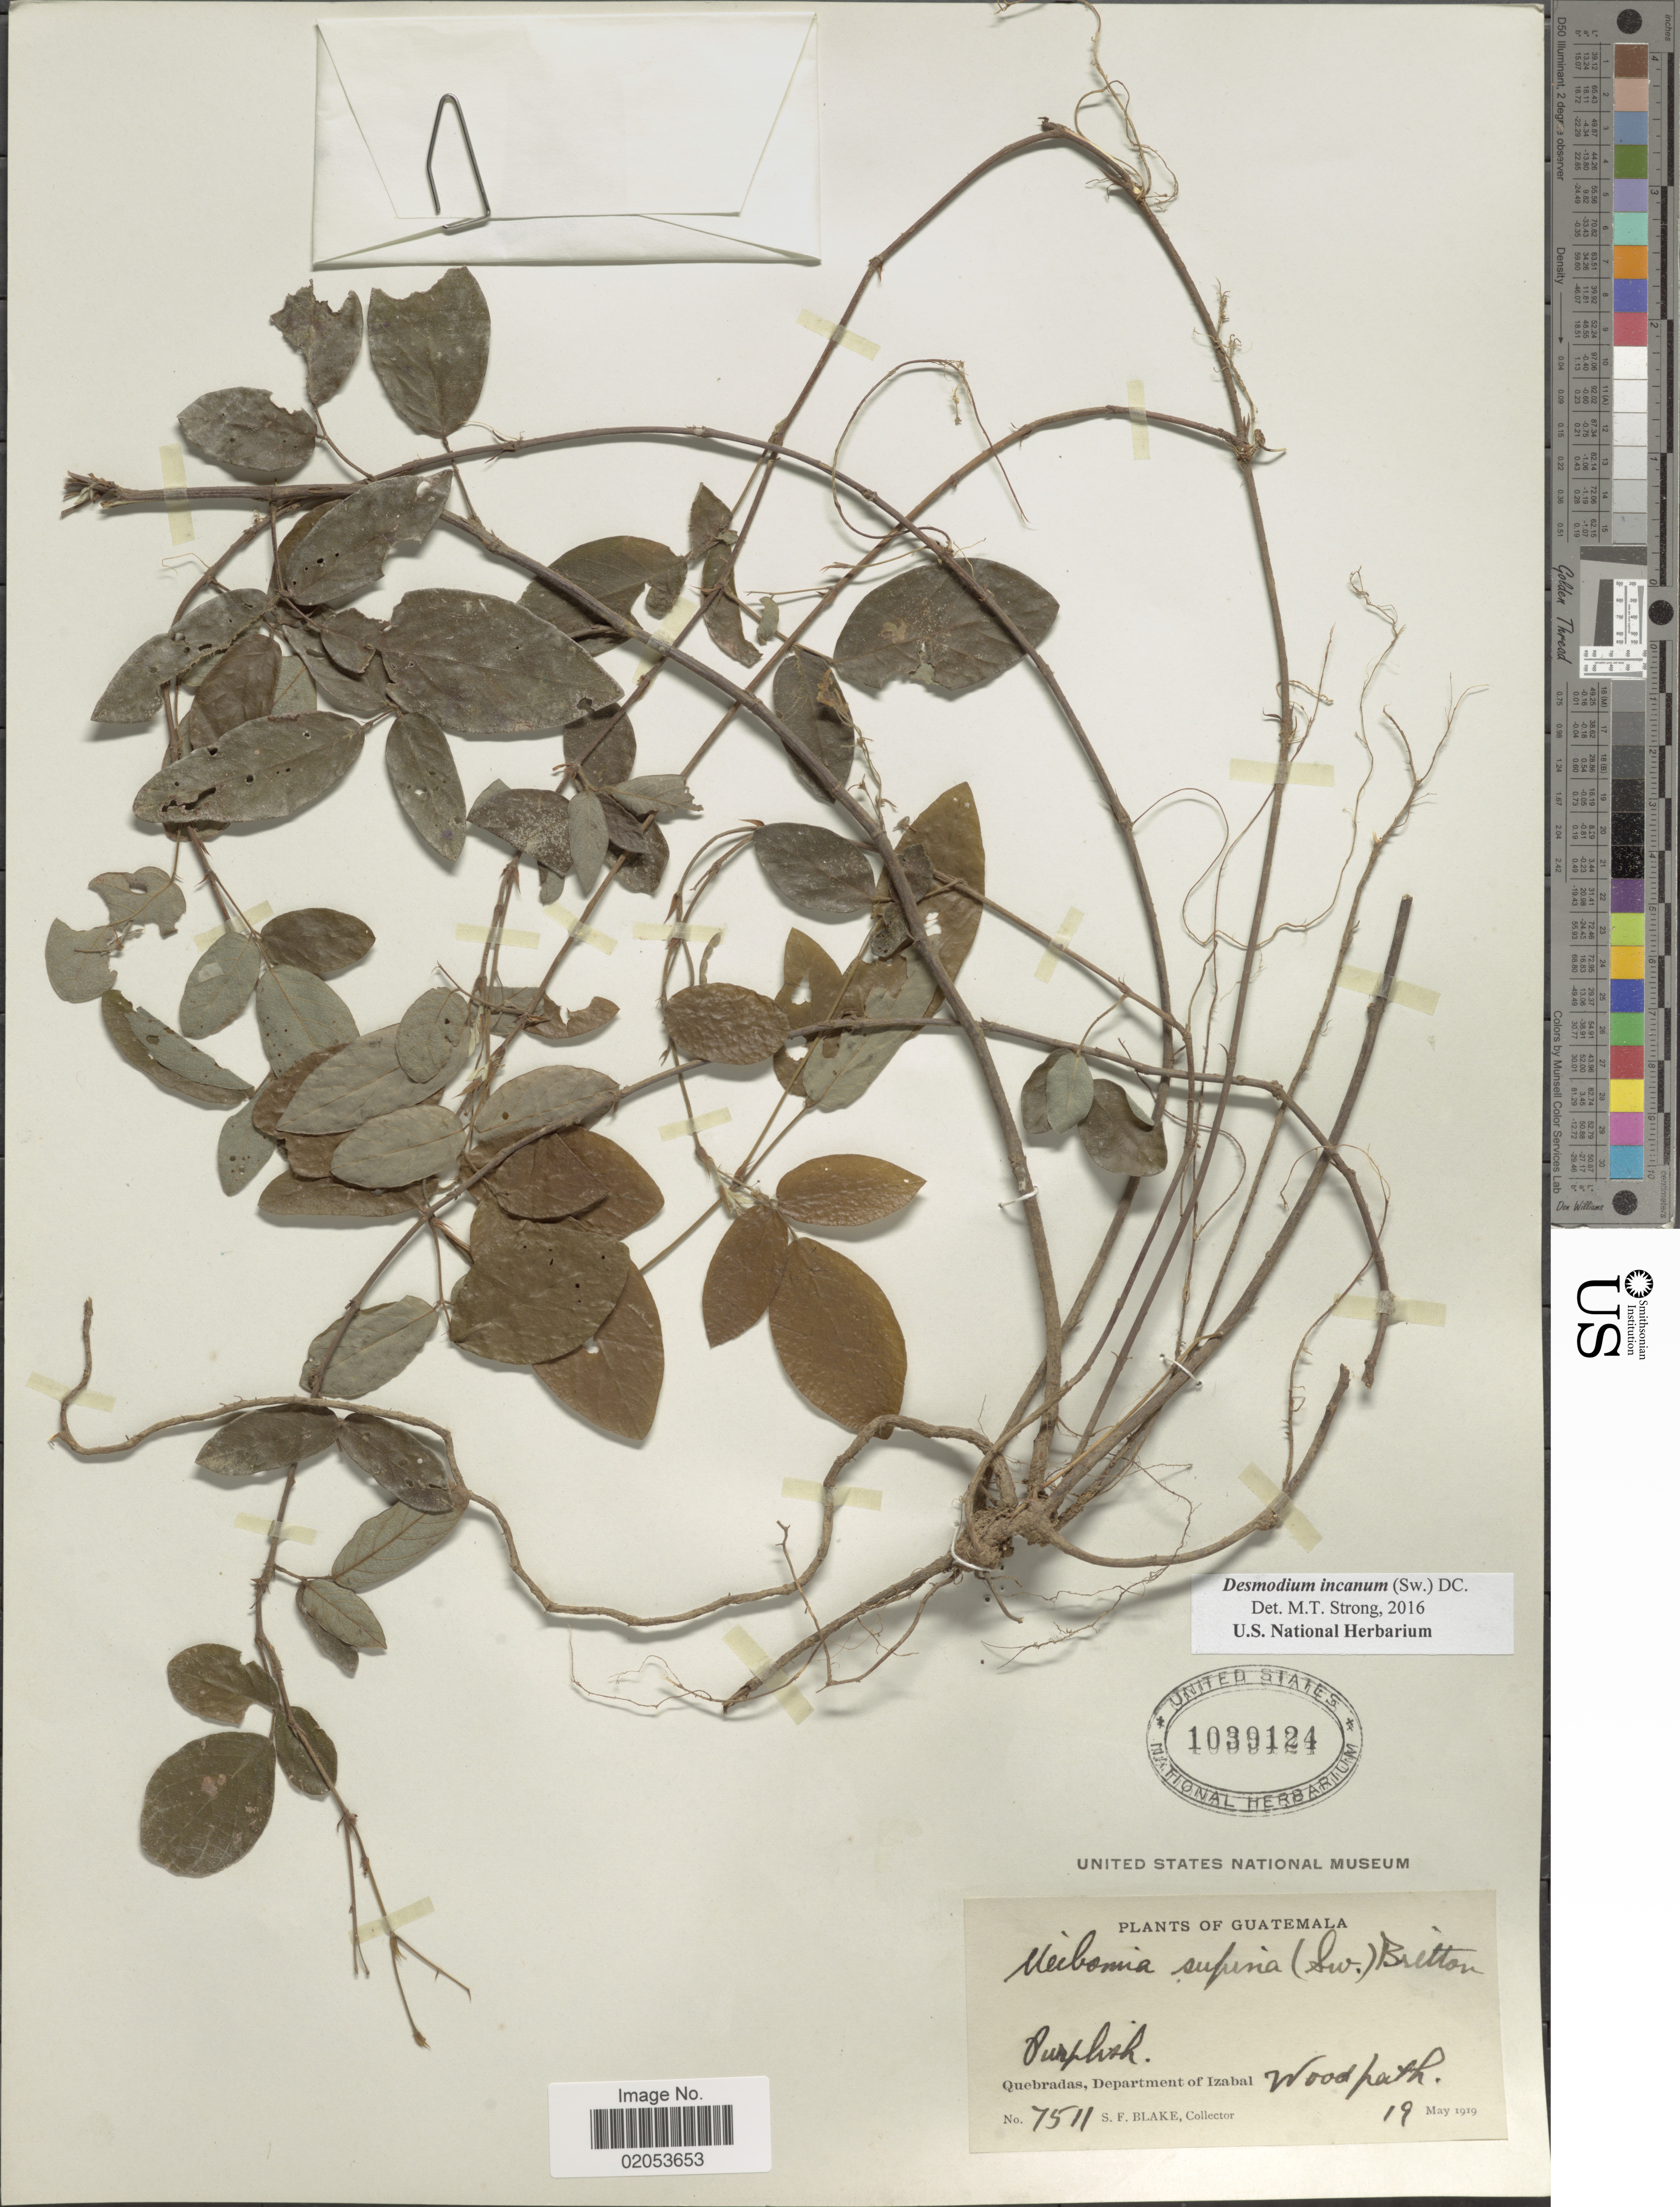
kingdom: Plantae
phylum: Tracheophyta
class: Magnoliopsida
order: Fabales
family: Fabaceae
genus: Desmodium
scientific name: Desmodium incanum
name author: (Sw.) DC.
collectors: S. Blake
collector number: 7511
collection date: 1919-05-19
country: Guatemala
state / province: Izabal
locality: Quebradas, wood path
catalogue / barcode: US 1039124